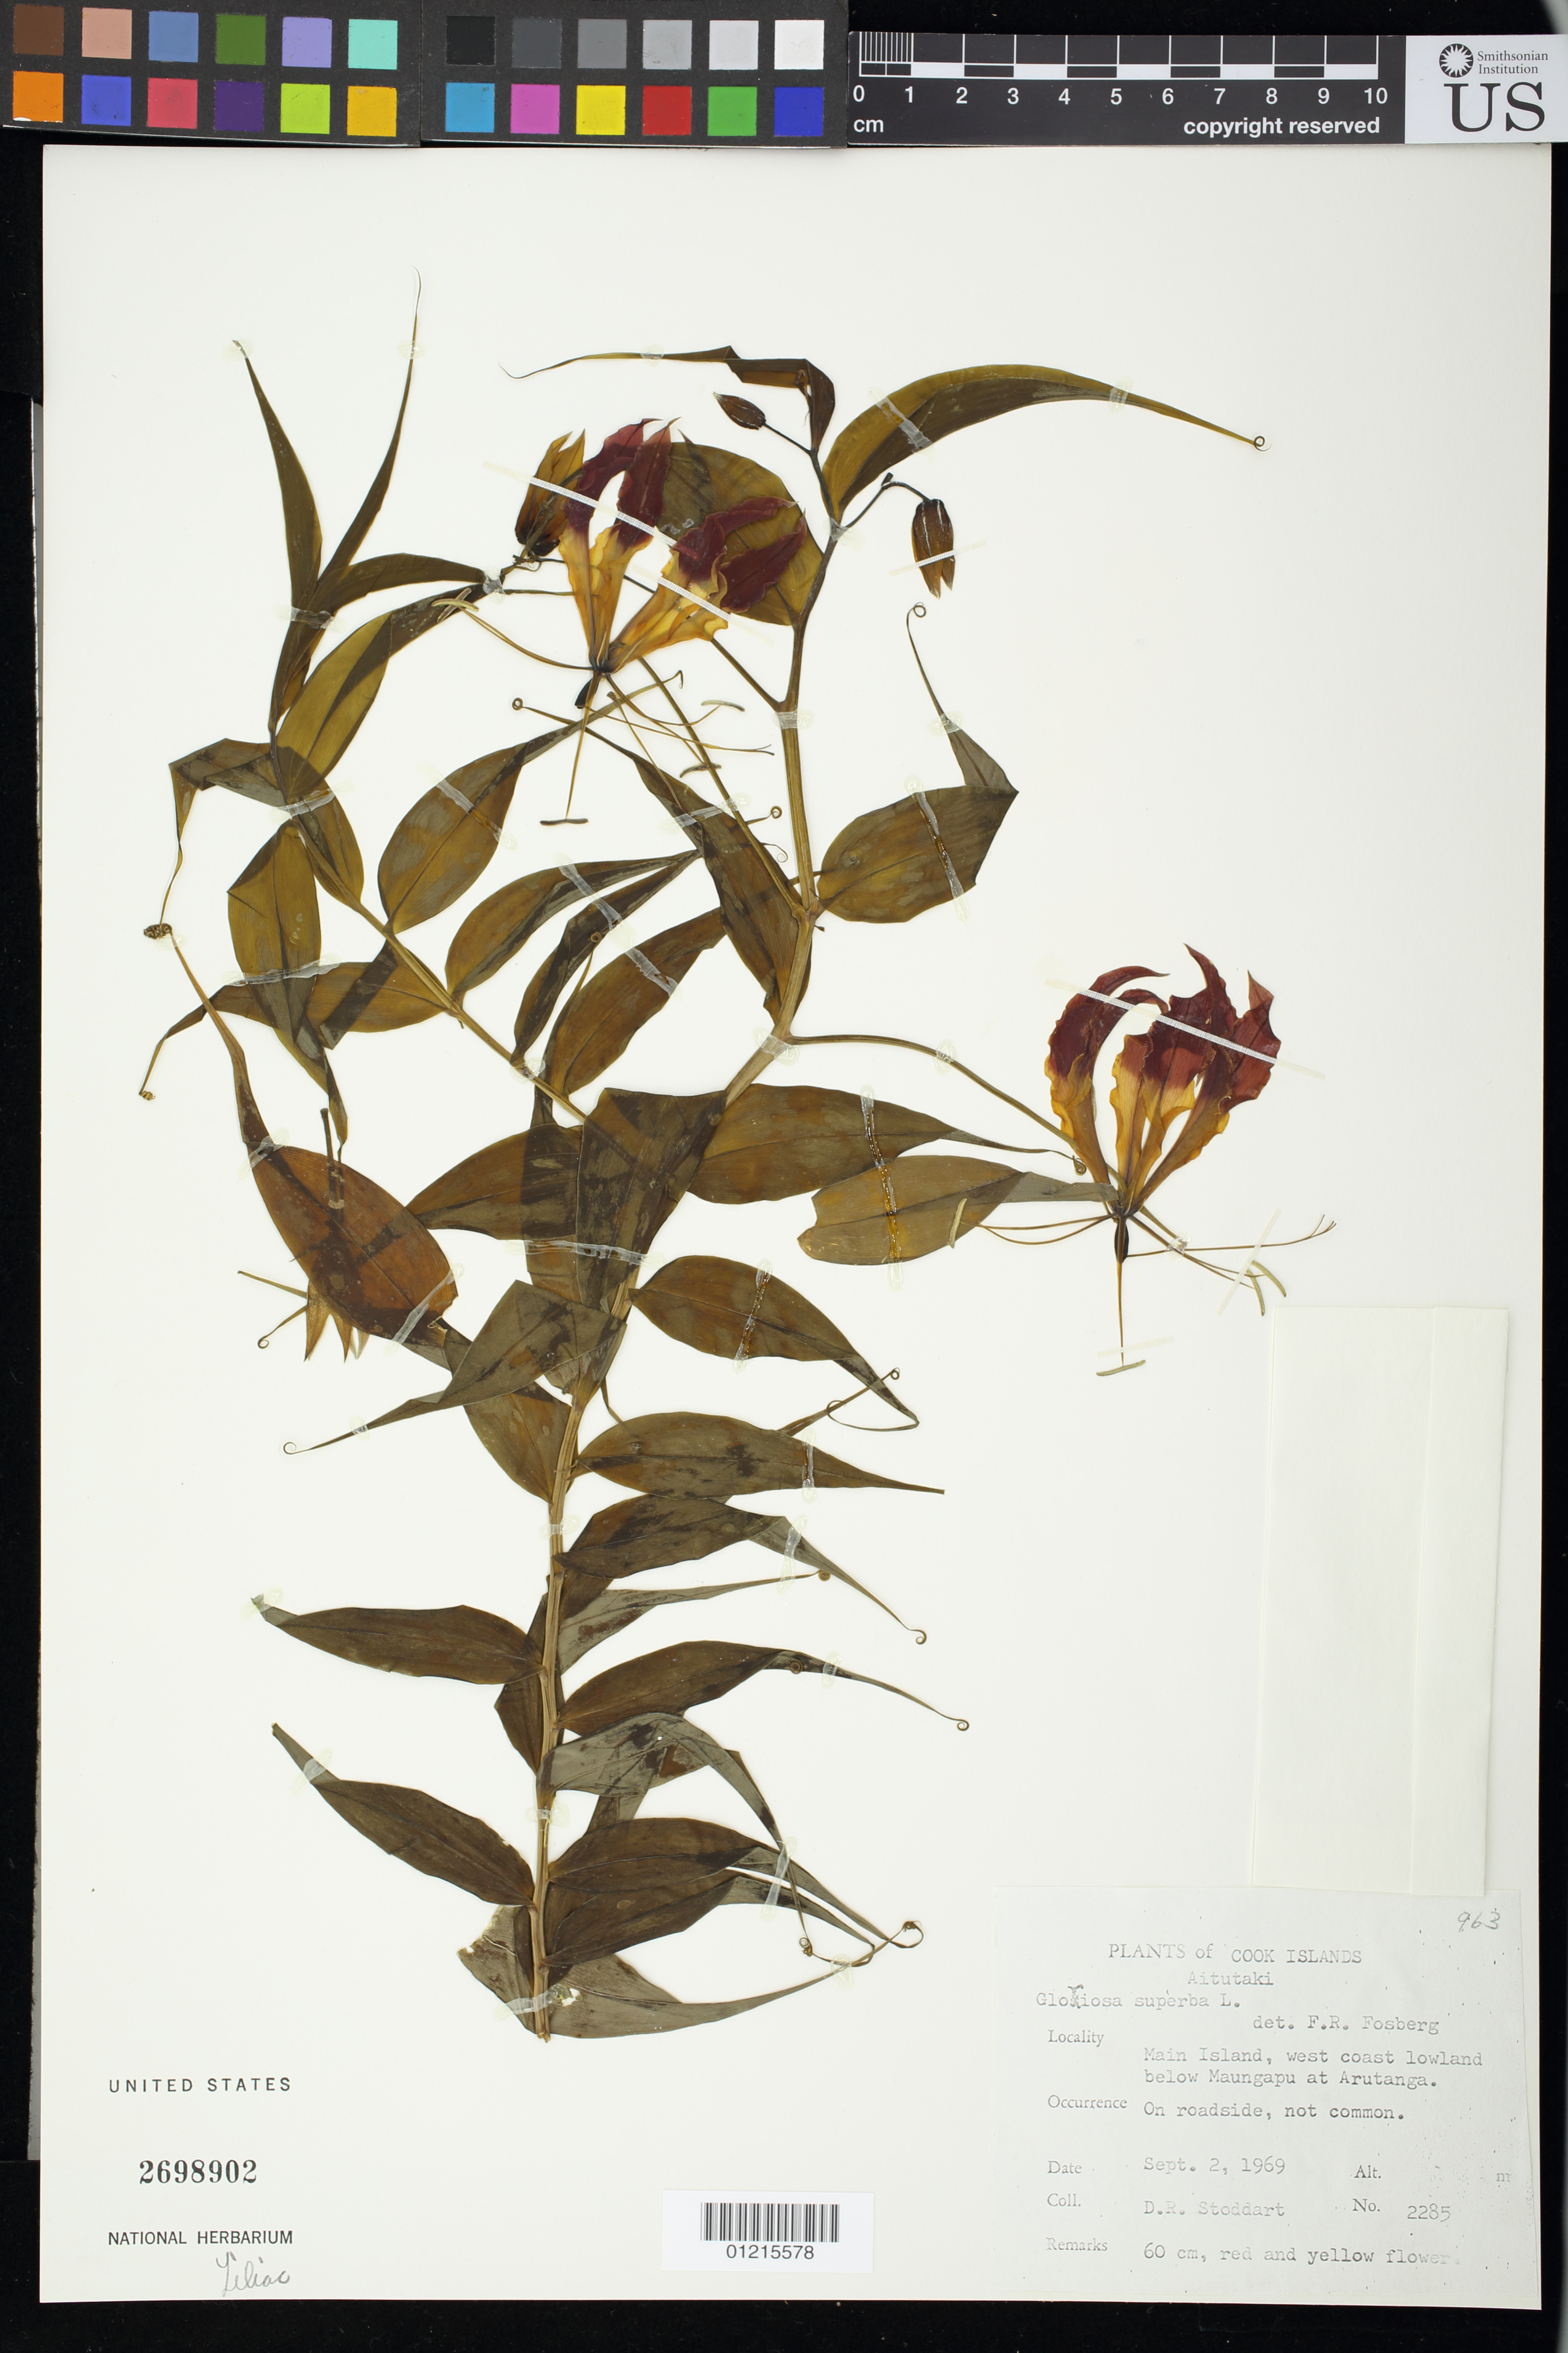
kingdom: Plantae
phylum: Tracheophyta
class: Liliopsida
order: Liliales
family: Colchicaceae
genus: Gloriosa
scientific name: Gloriosa superba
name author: L.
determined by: Fosberg, F. R.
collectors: D. R. Stoddart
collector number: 2285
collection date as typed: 02 Sep 1969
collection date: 1969-09-02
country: Cook Islands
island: Aitutaki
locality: Main Island, W coast lowland below Maungapu, Arutanga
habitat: On roadside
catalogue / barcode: US 2698902